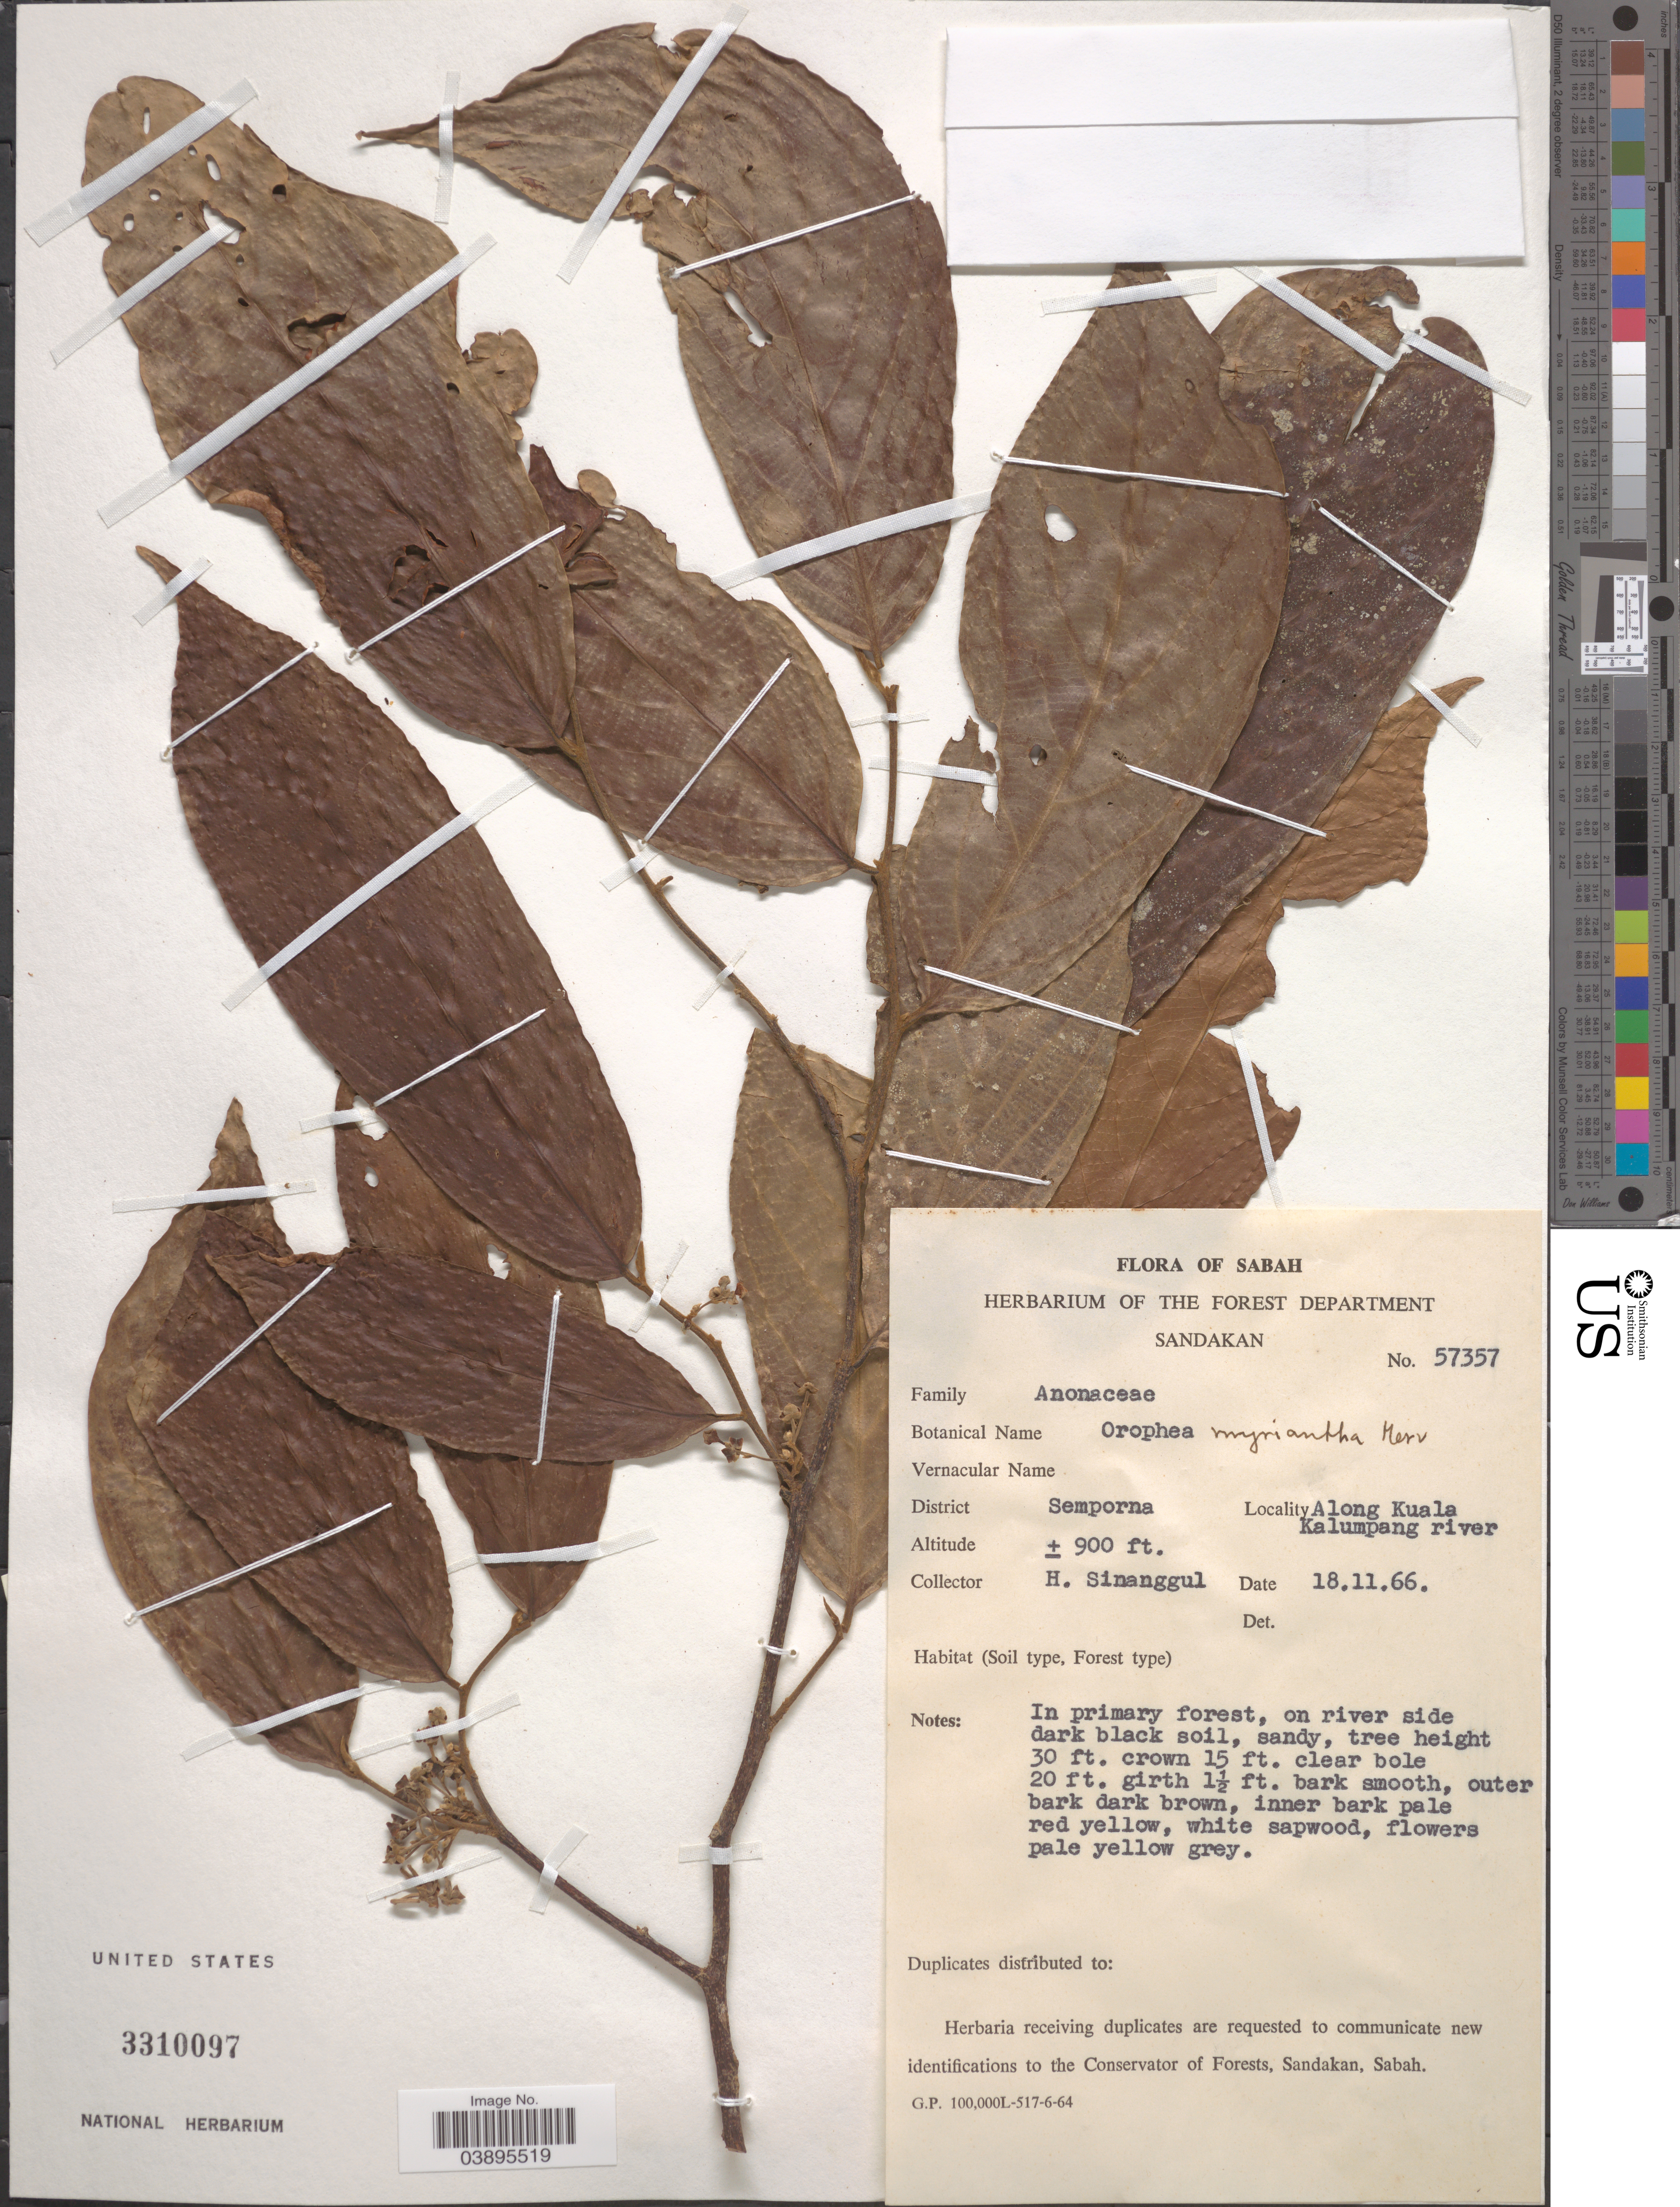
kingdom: Plantae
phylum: Tracheophyta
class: Magnoliopsida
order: Magnoliales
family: Annonaceae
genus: Orophea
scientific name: Orophea myriantha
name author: Merr.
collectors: H. Sinanggul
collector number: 57357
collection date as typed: Transcribed d/m/y: 18/11/66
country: Malaysia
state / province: Sabah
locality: District Semporna. Along Kuala Kalumpang river.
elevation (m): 274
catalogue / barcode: US 3310097